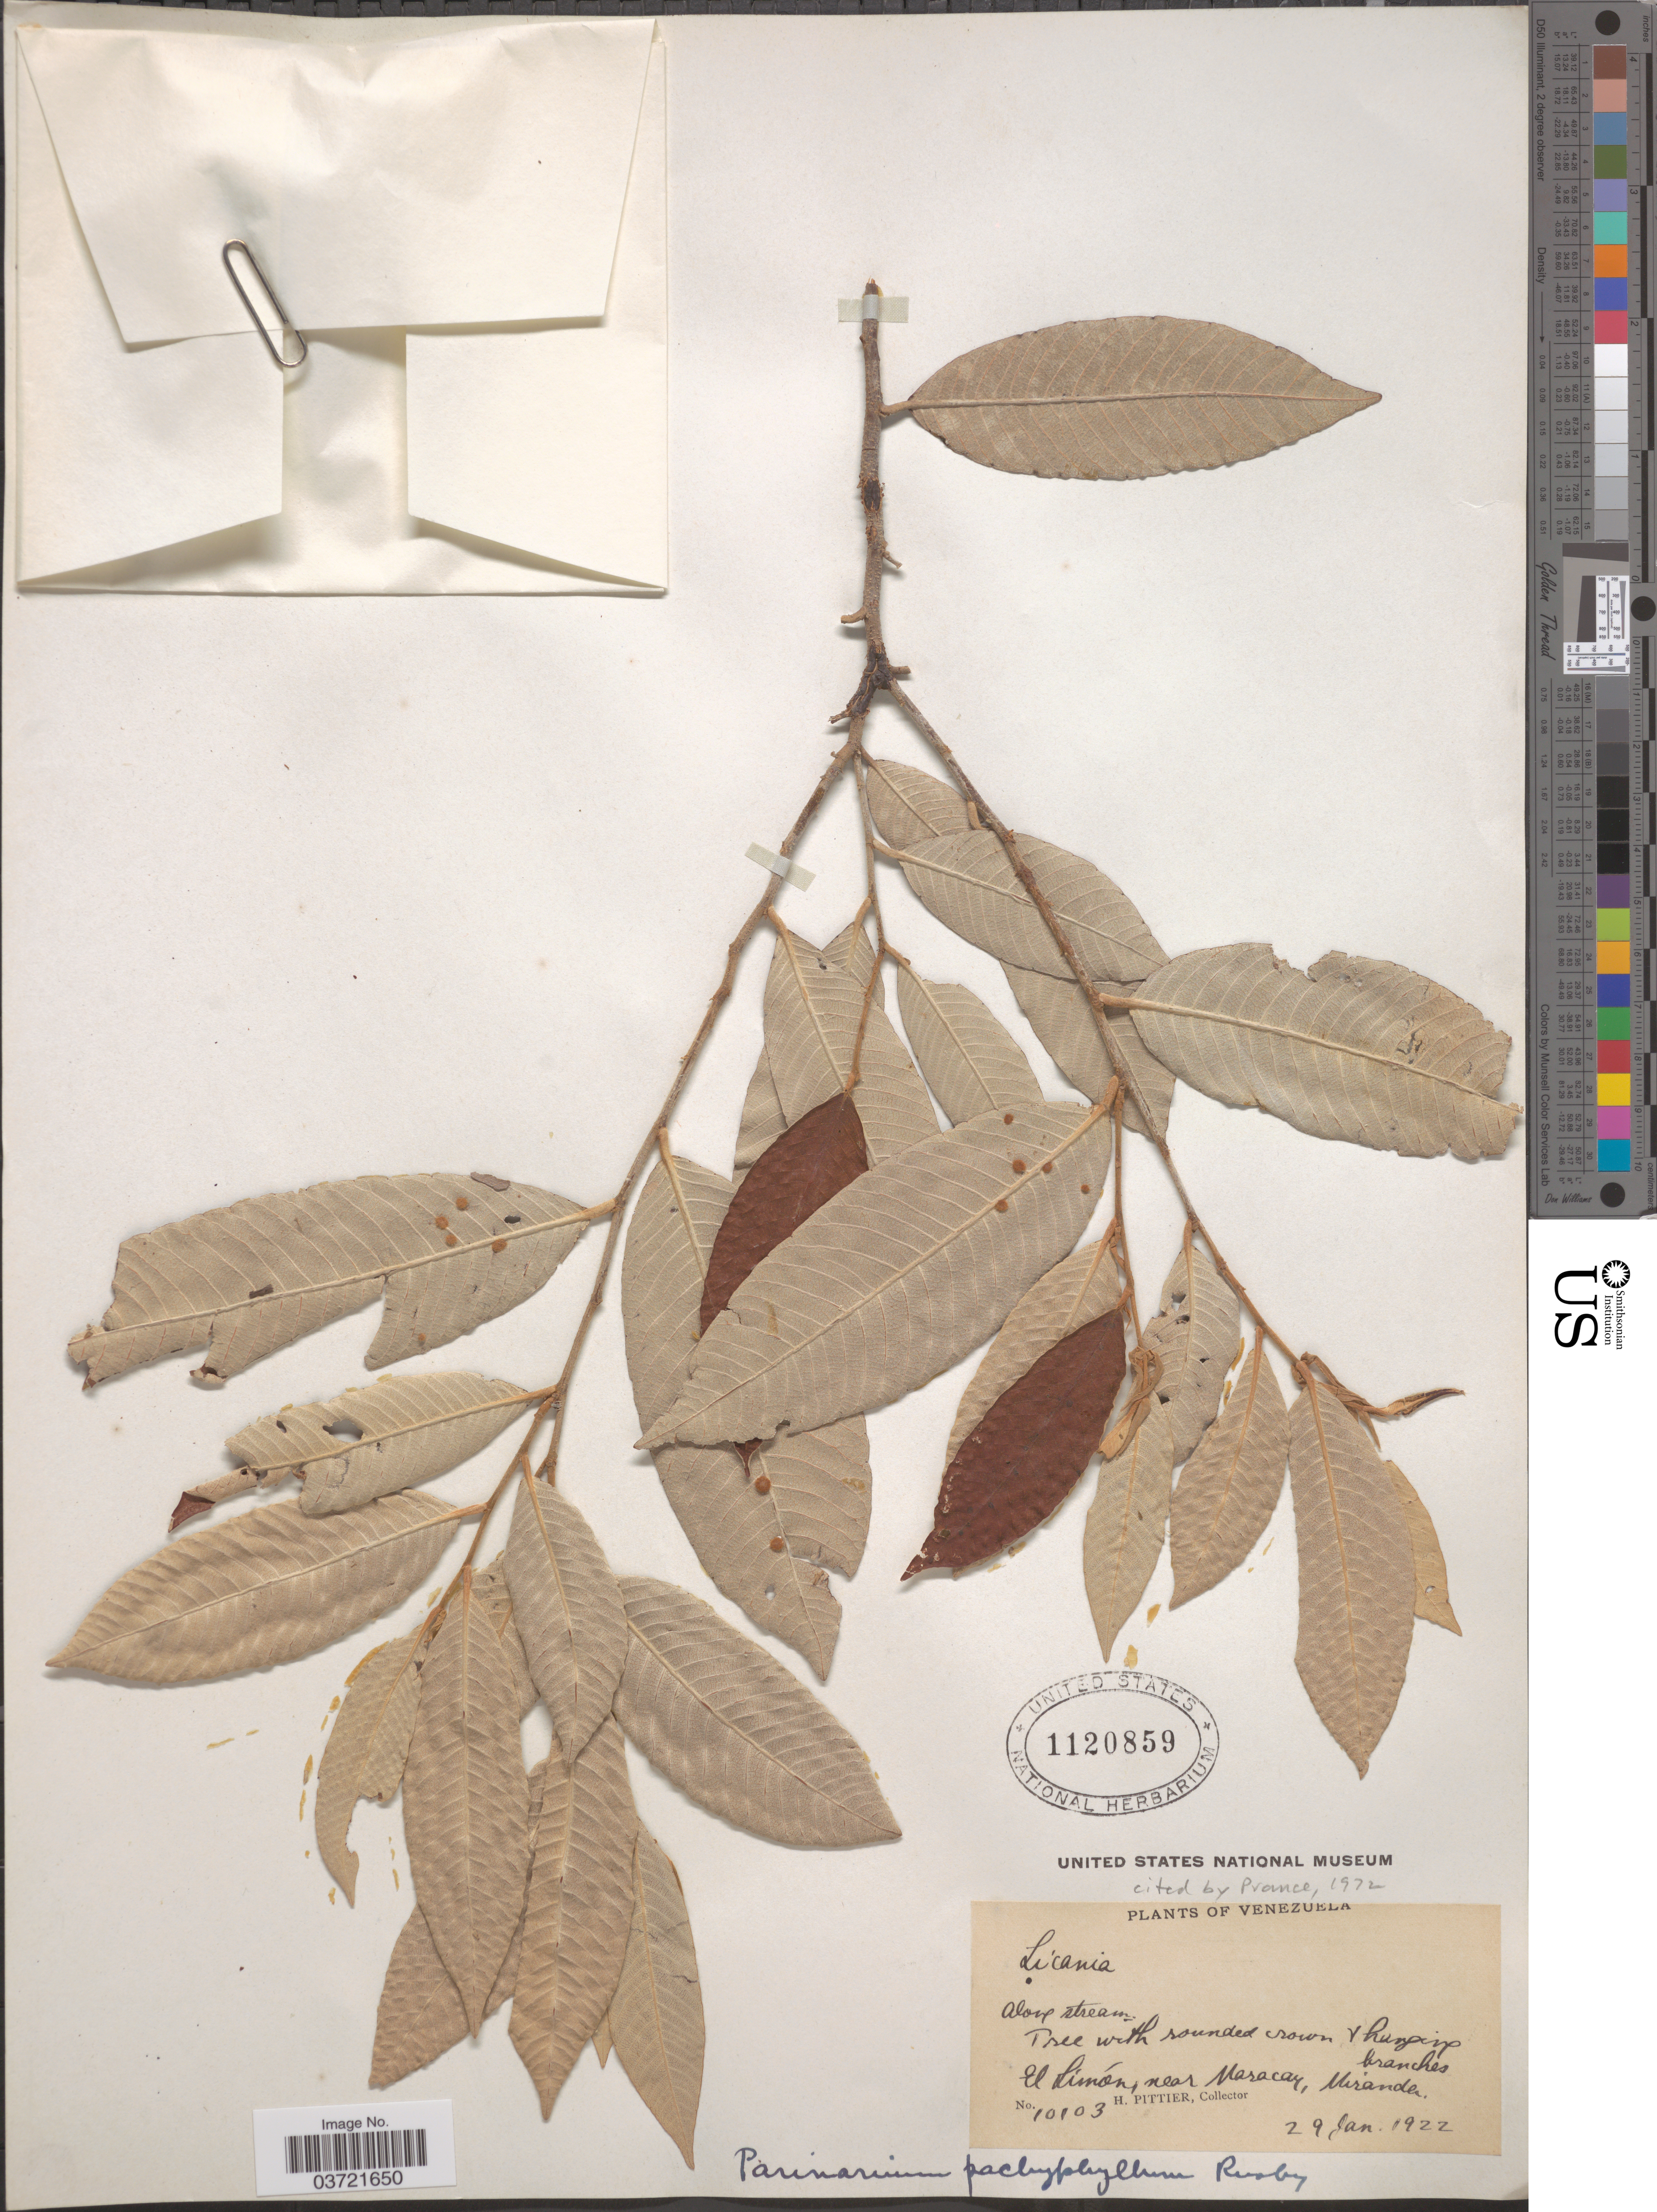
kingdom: Plantae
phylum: Tracheophyta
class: Magnoliopsida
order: Malpighiales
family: Chrysobalanaceae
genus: Parinari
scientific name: Parinari pachyphylla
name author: Rusby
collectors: H. F. Pittier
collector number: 10103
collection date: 1922-01-29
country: Venezuela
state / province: Miranda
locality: El Limón, near Maracay.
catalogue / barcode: US 1120859